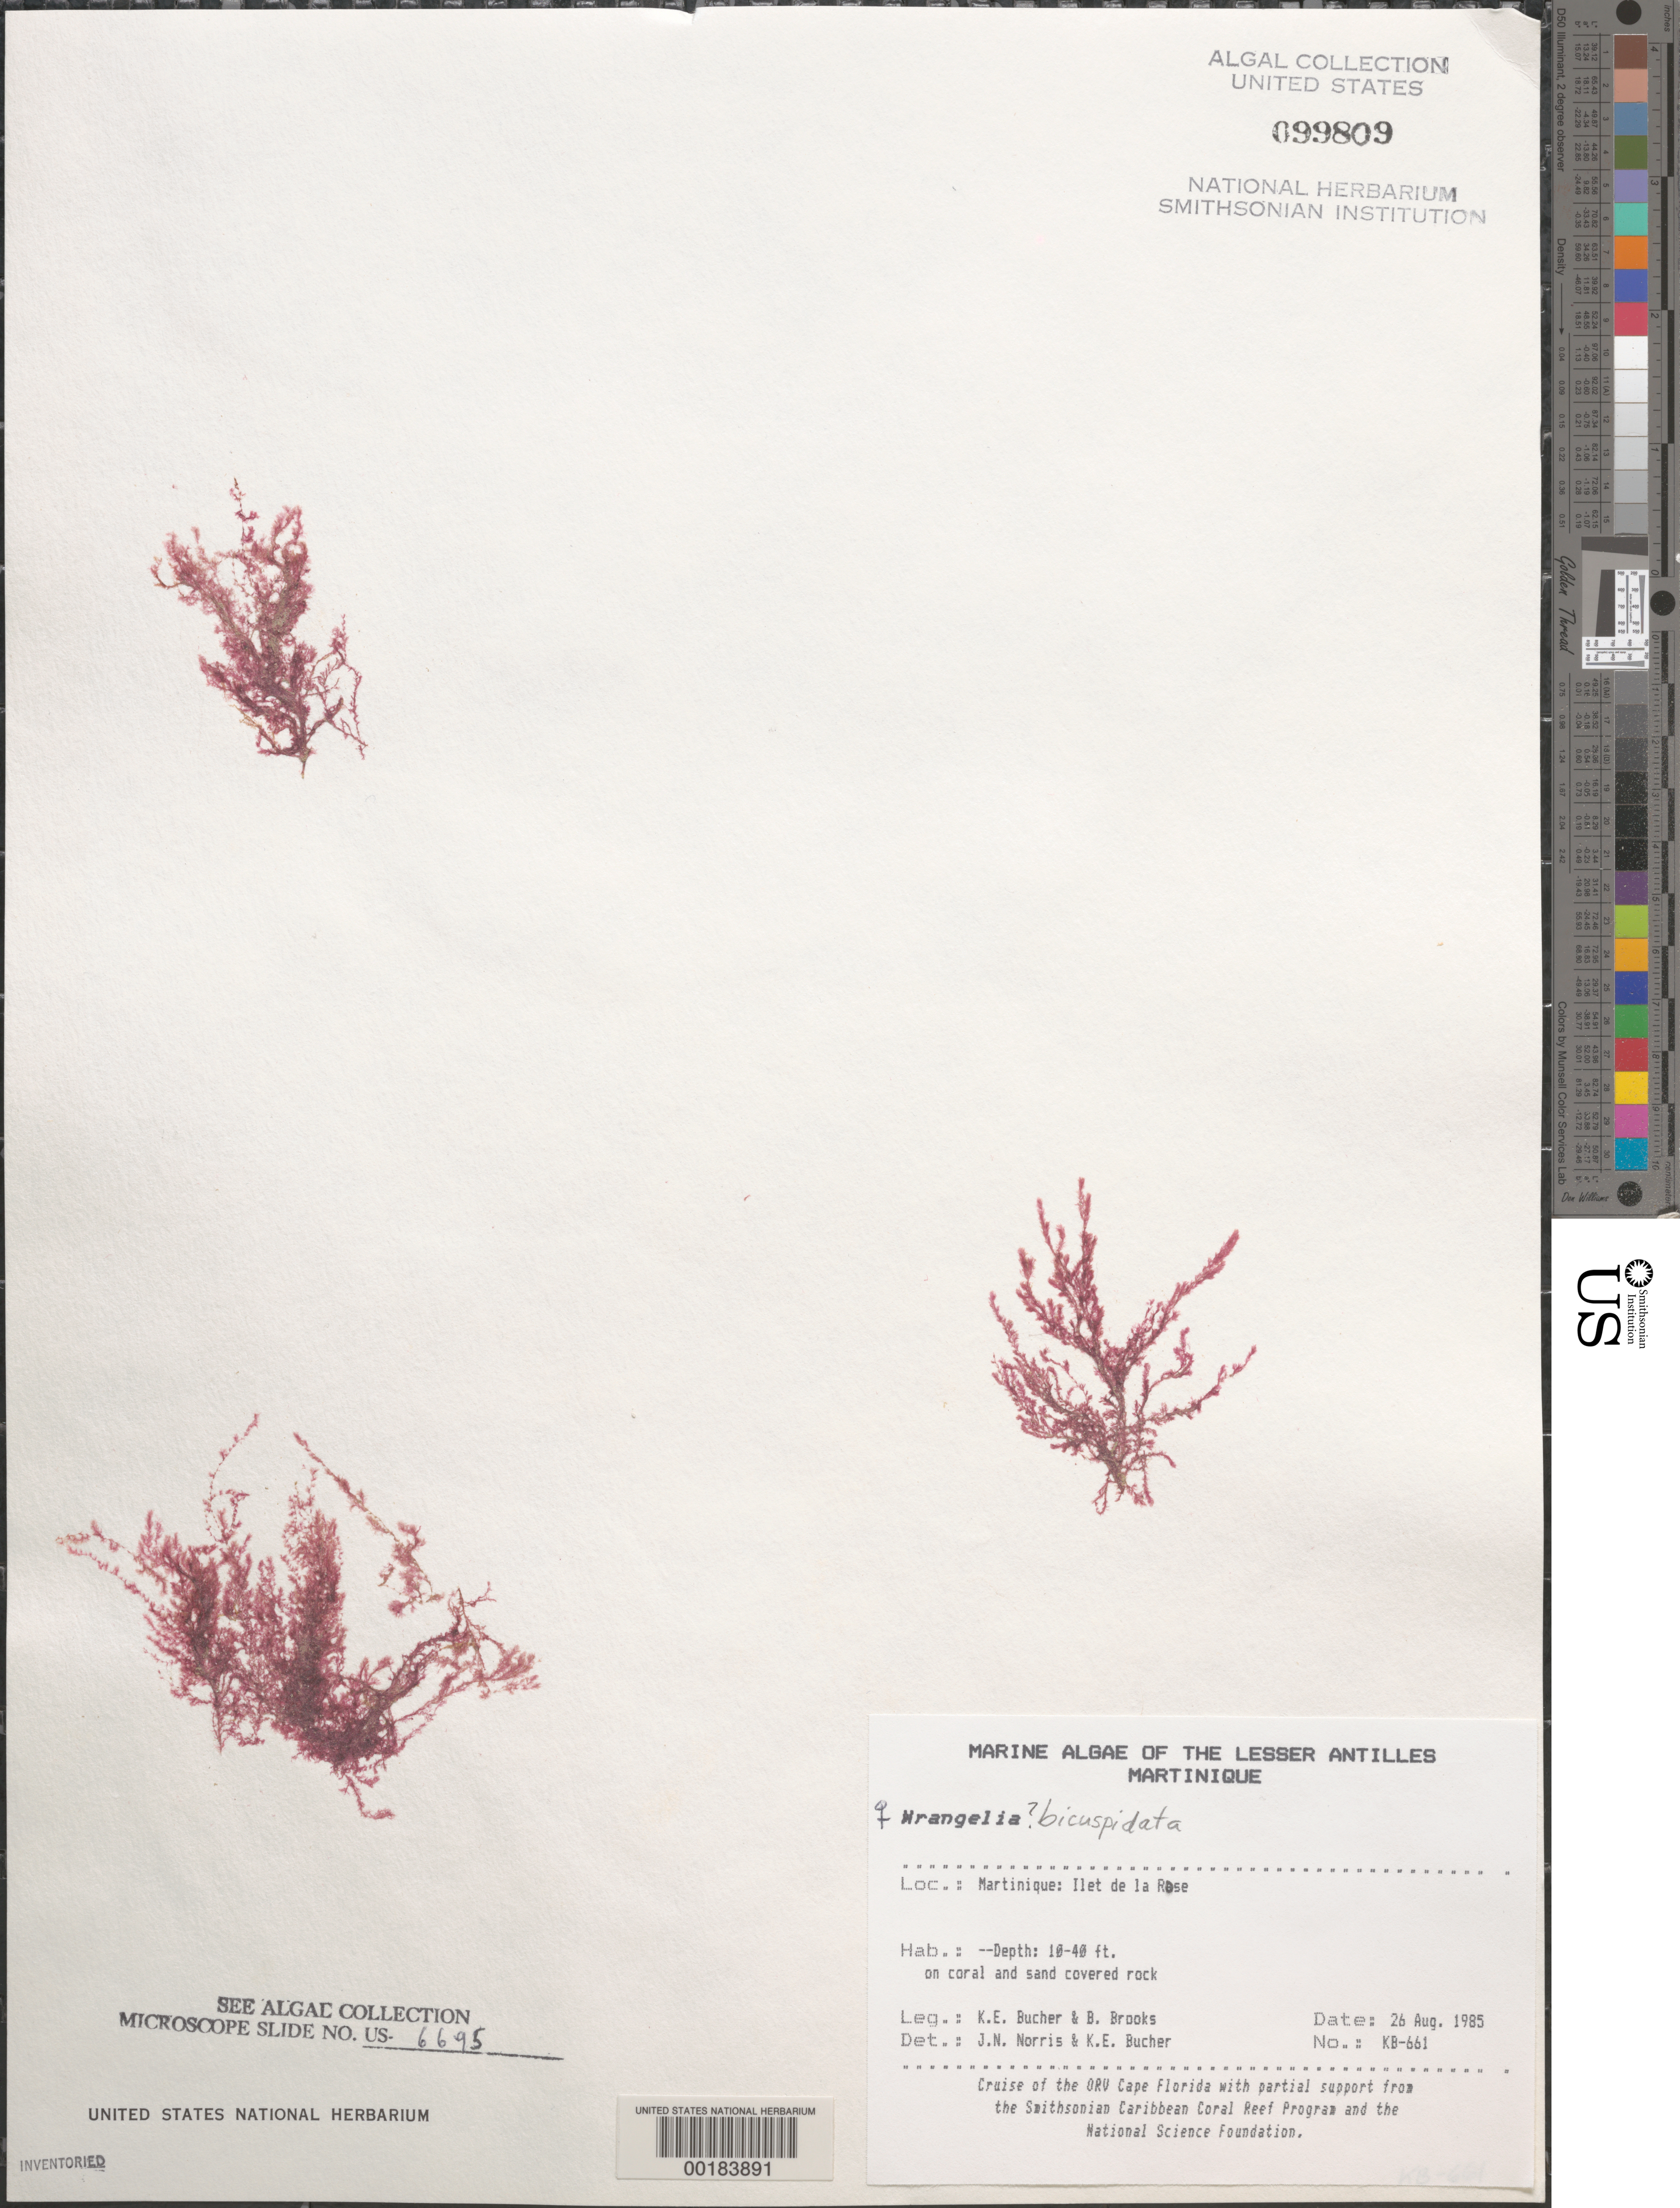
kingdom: Plantae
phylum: Rhodophyta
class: Florideophyceae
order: Ceramiales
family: Wrangeliaceae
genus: Wrangelia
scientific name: Wrangelia bicuspidata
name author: Børgesen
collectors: K. E. Bucher & B. Brooks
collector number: Kb-661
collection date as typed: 26 Aug 1985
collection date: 1985-08-26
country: Martinique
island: Ilet de la Rose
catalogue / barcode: US 99809